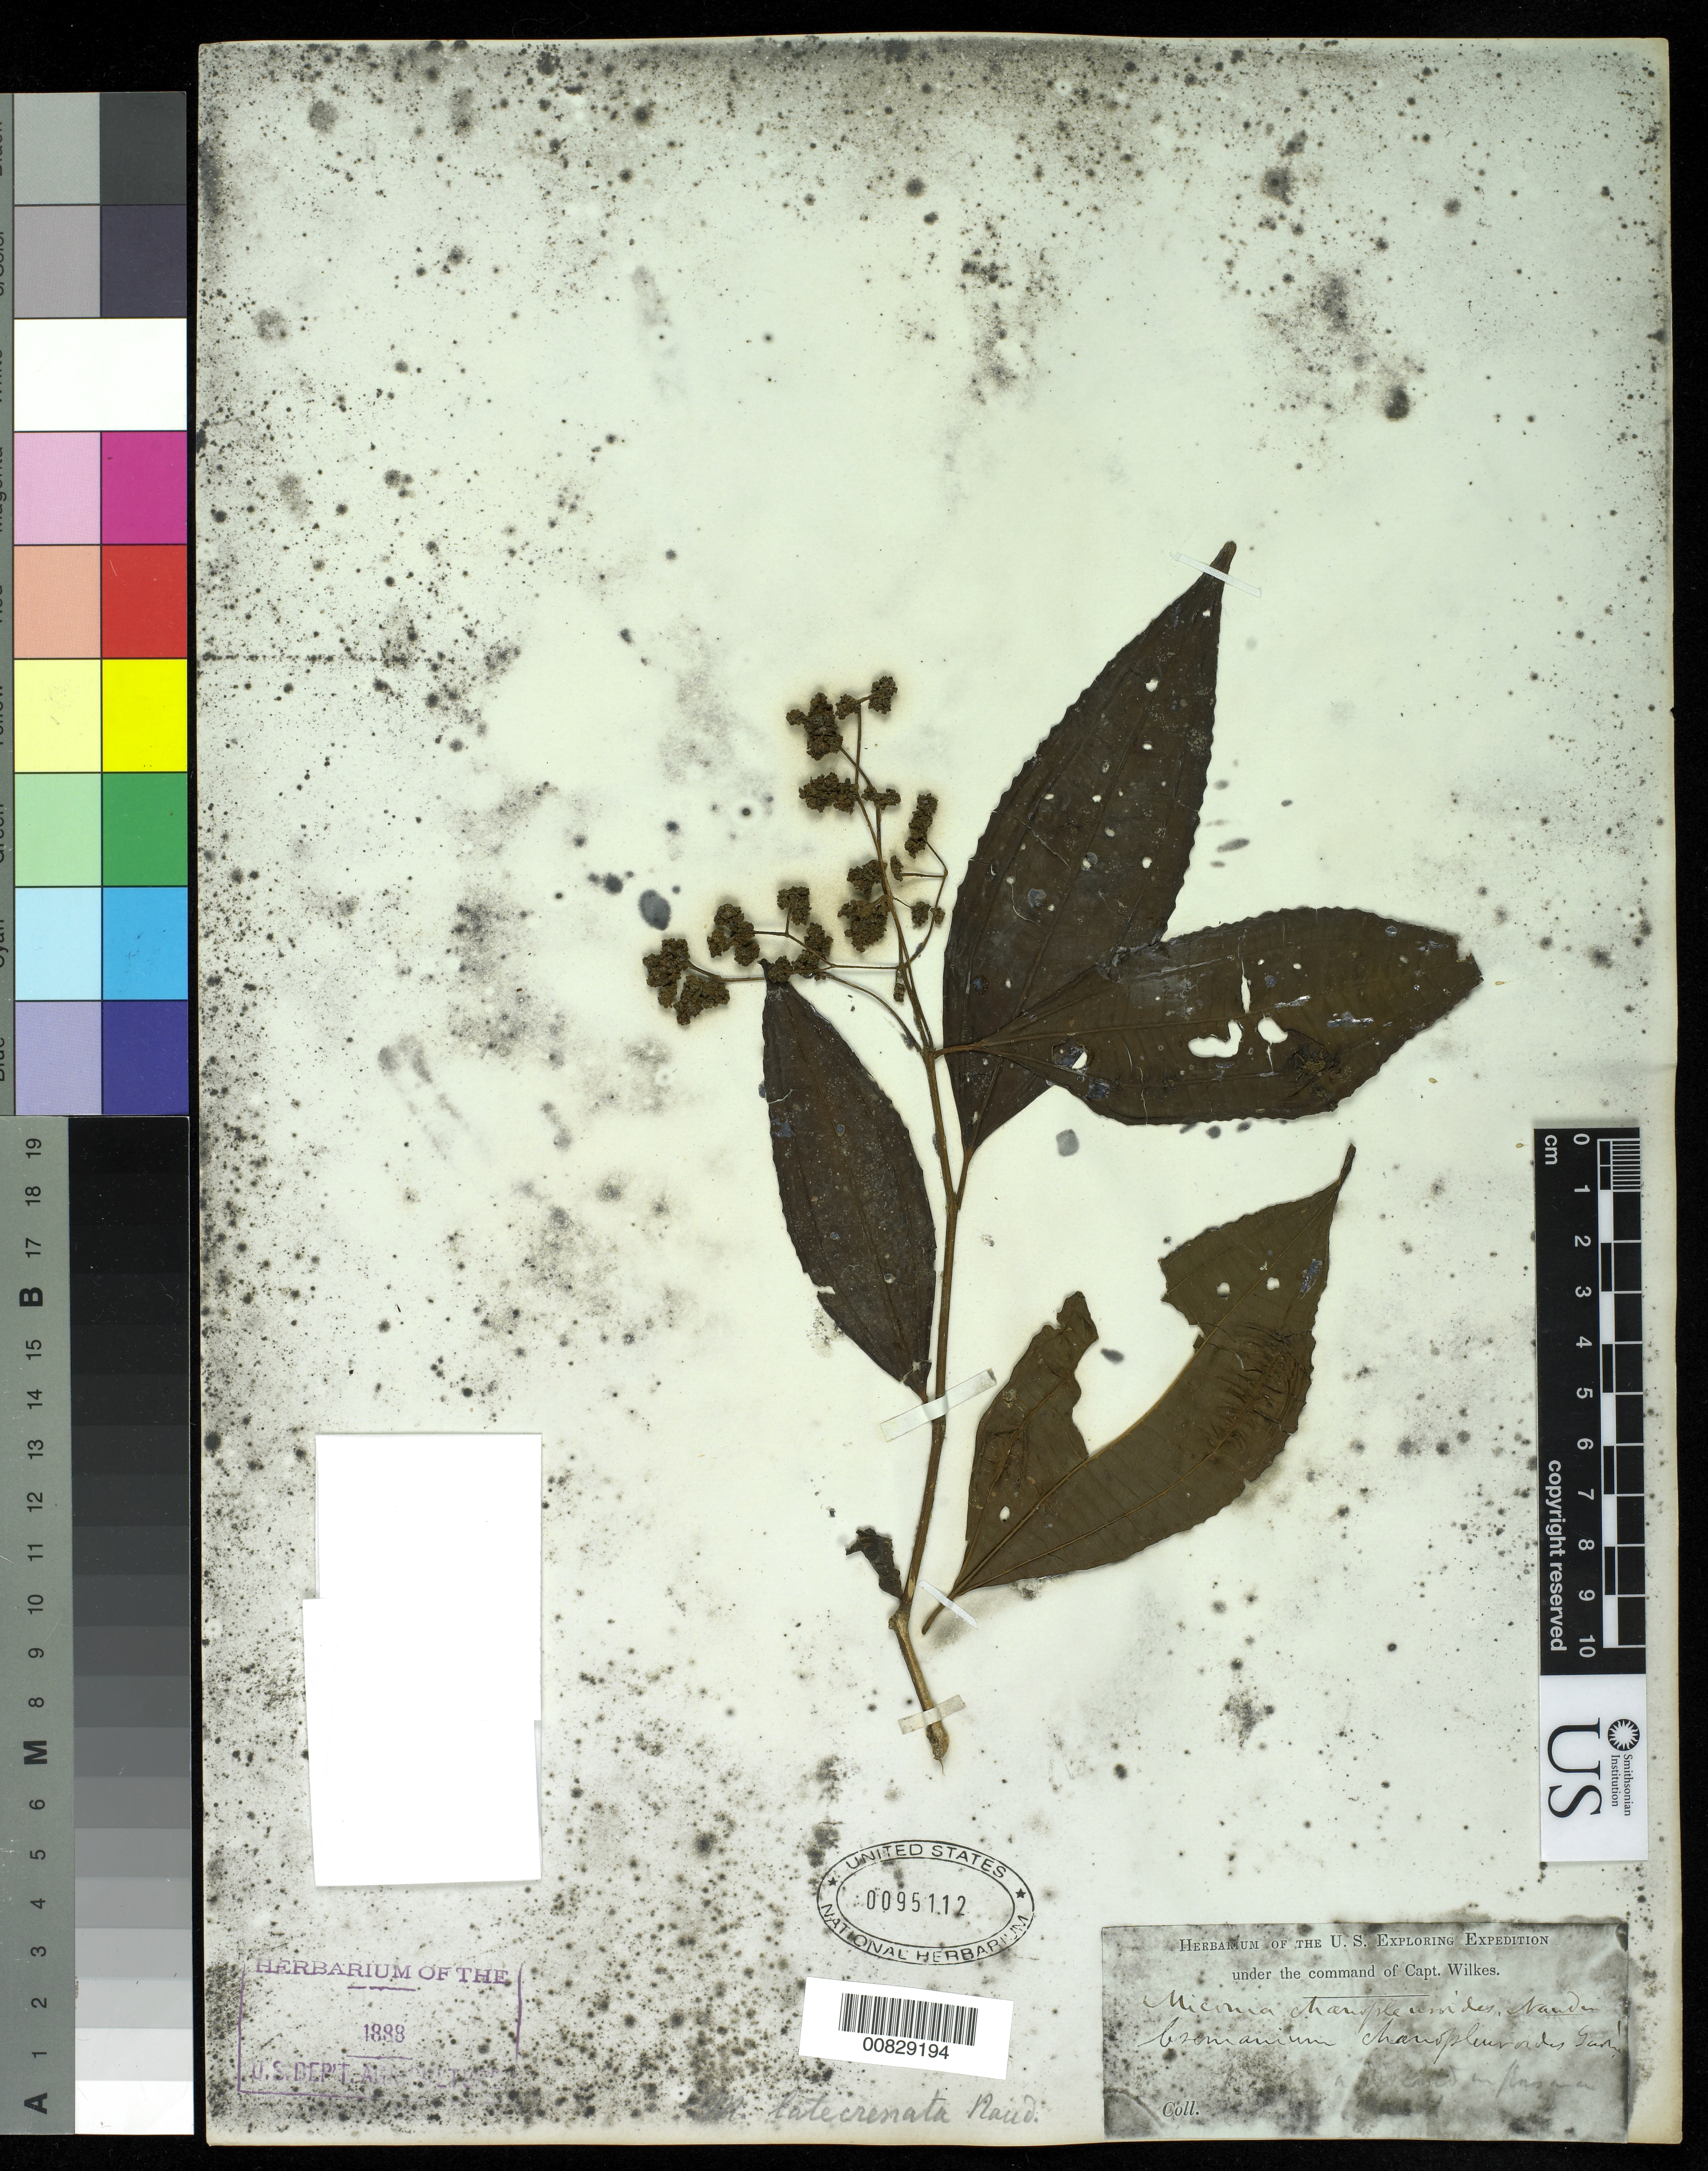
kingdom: Plantae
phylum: Tracheophyta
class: Magnoliopsida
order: Myrtales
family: Melastomataceae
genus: Miconia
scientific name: Miconia latecrenata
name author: Naudin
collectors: Wilkes Explor. Exped.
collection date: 1838/1842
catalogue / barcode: US 95112